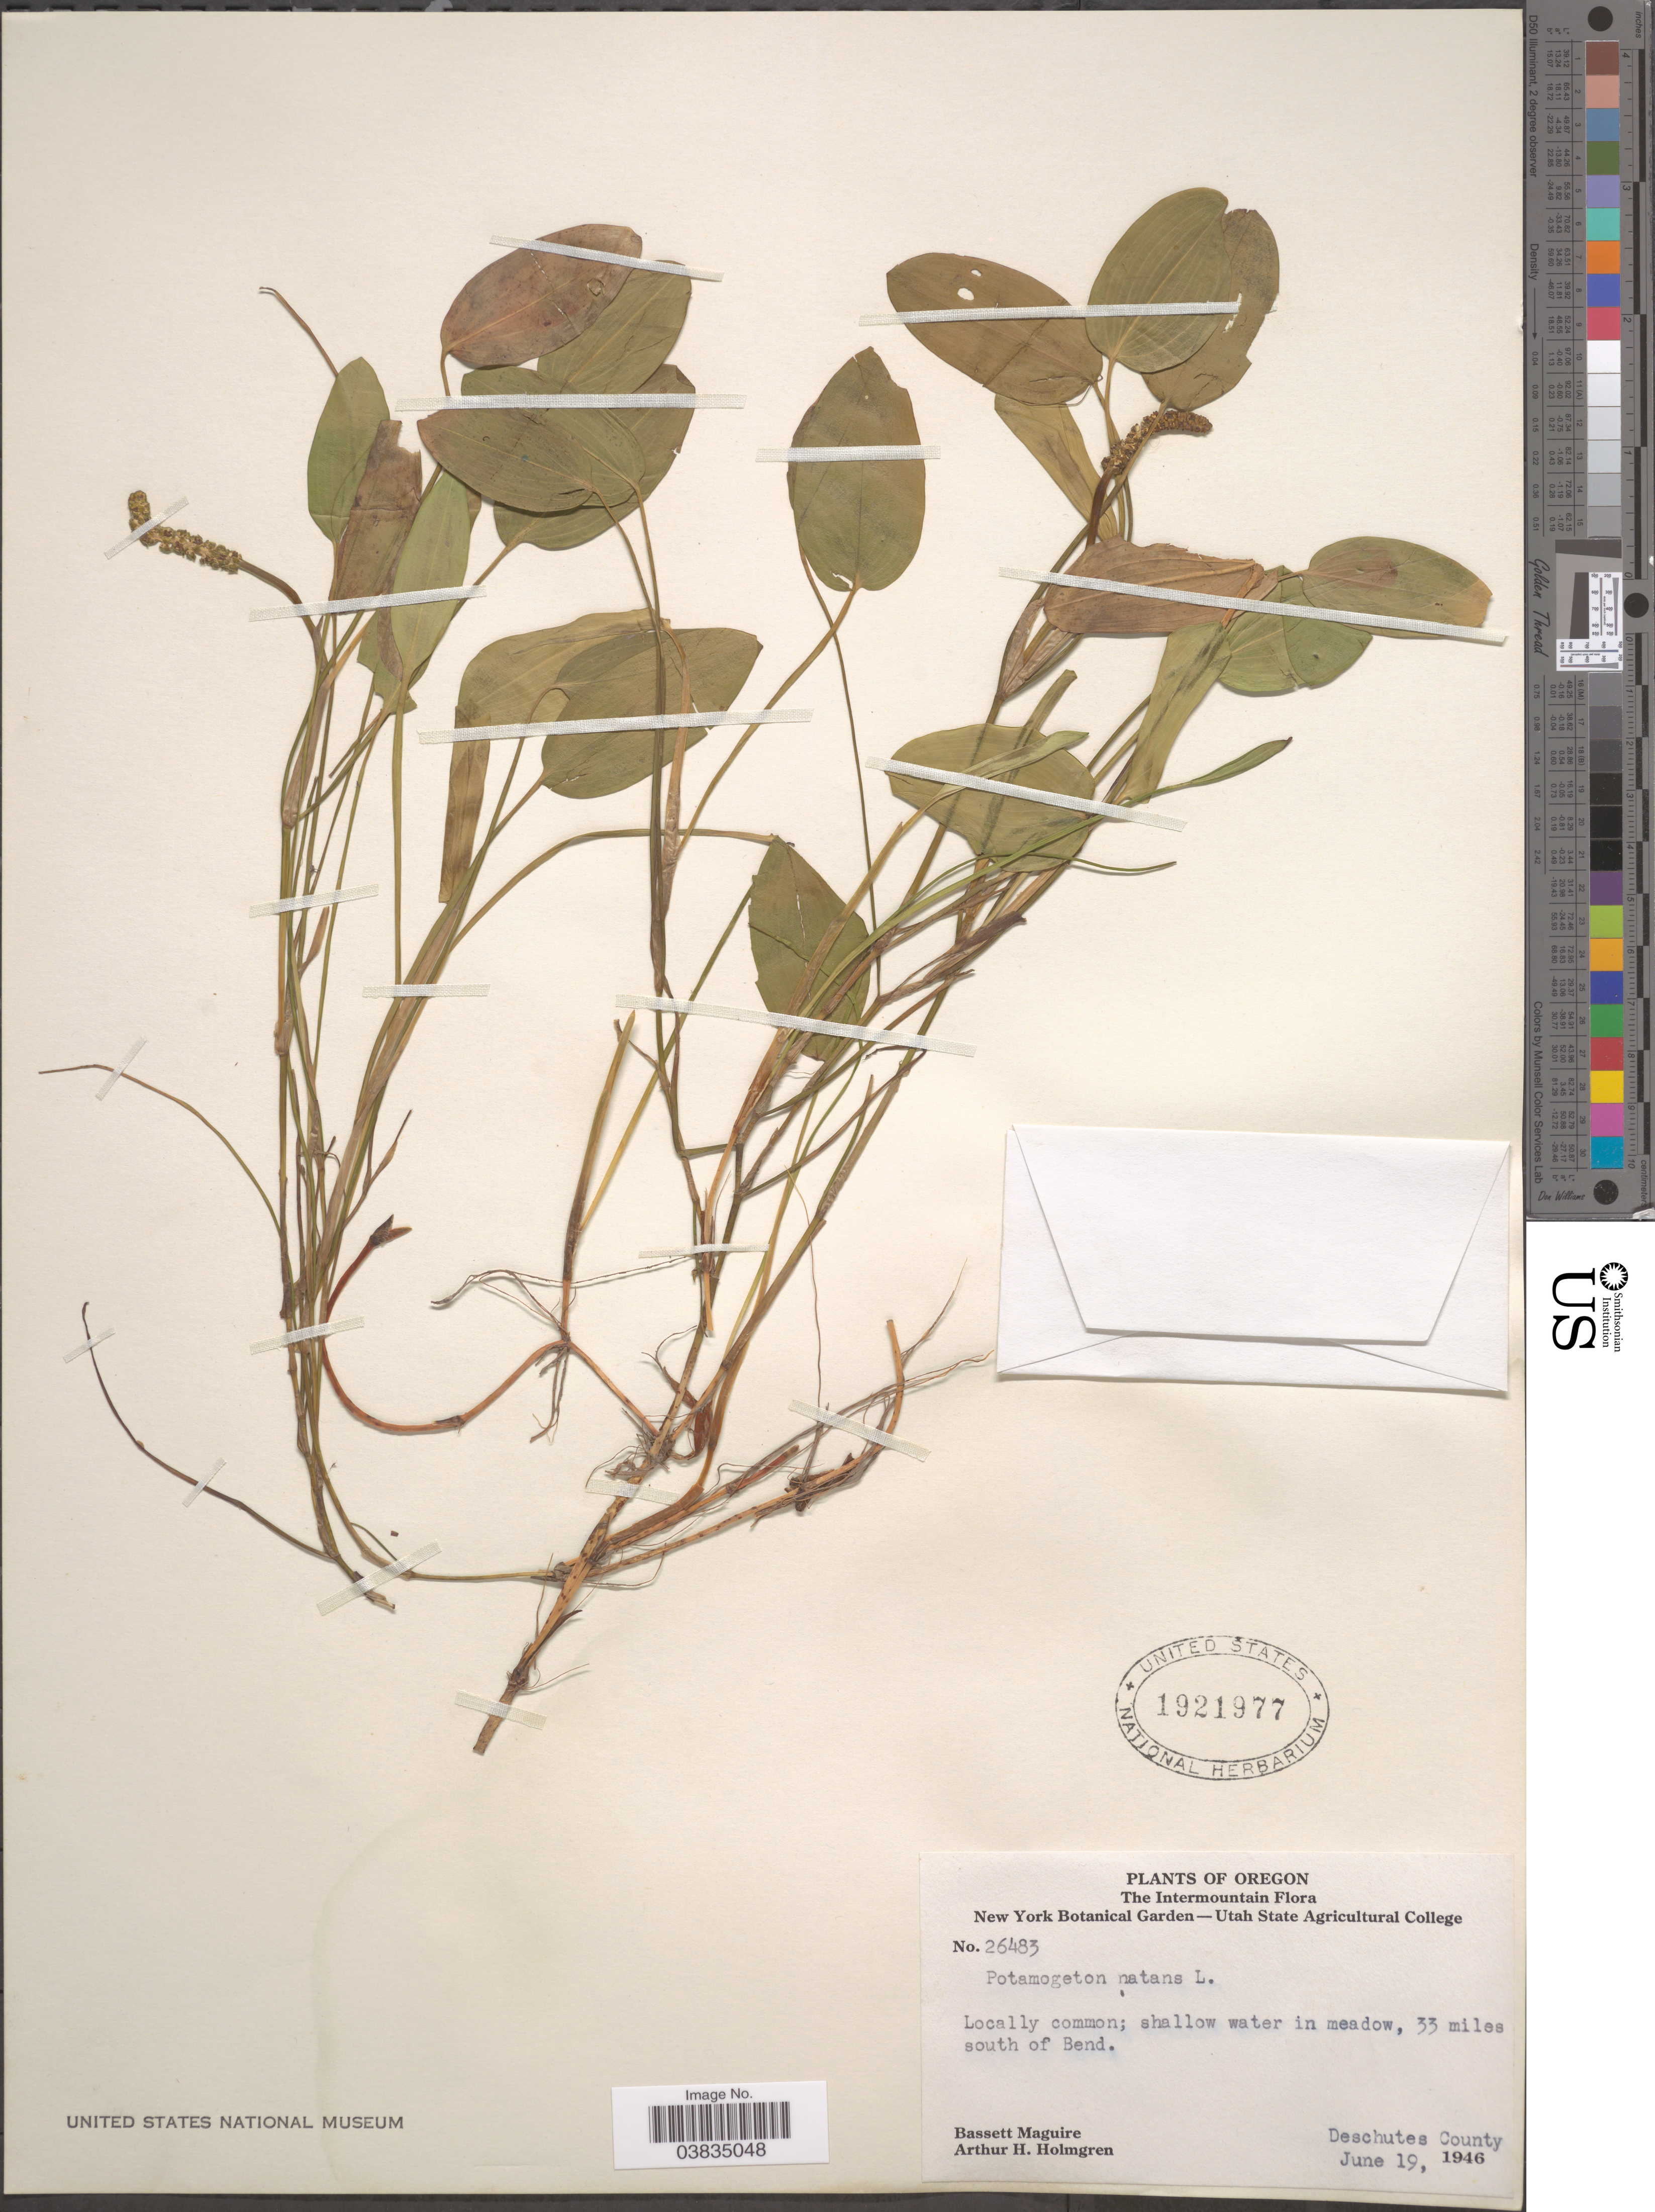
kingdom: Plantae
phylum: Tracheophyta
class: Liliopsida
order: Alismatales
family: Potamogetonaceae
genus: Potamogeton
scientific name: Potamogeton natans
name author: L.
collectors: B. Maguire & A. H. Holmgren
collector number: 26483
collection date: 1946-06-19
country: United States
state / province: Oregon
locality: Intermountain. 33 miles south of Bend. Deschutes County.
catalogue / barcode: US 1921977